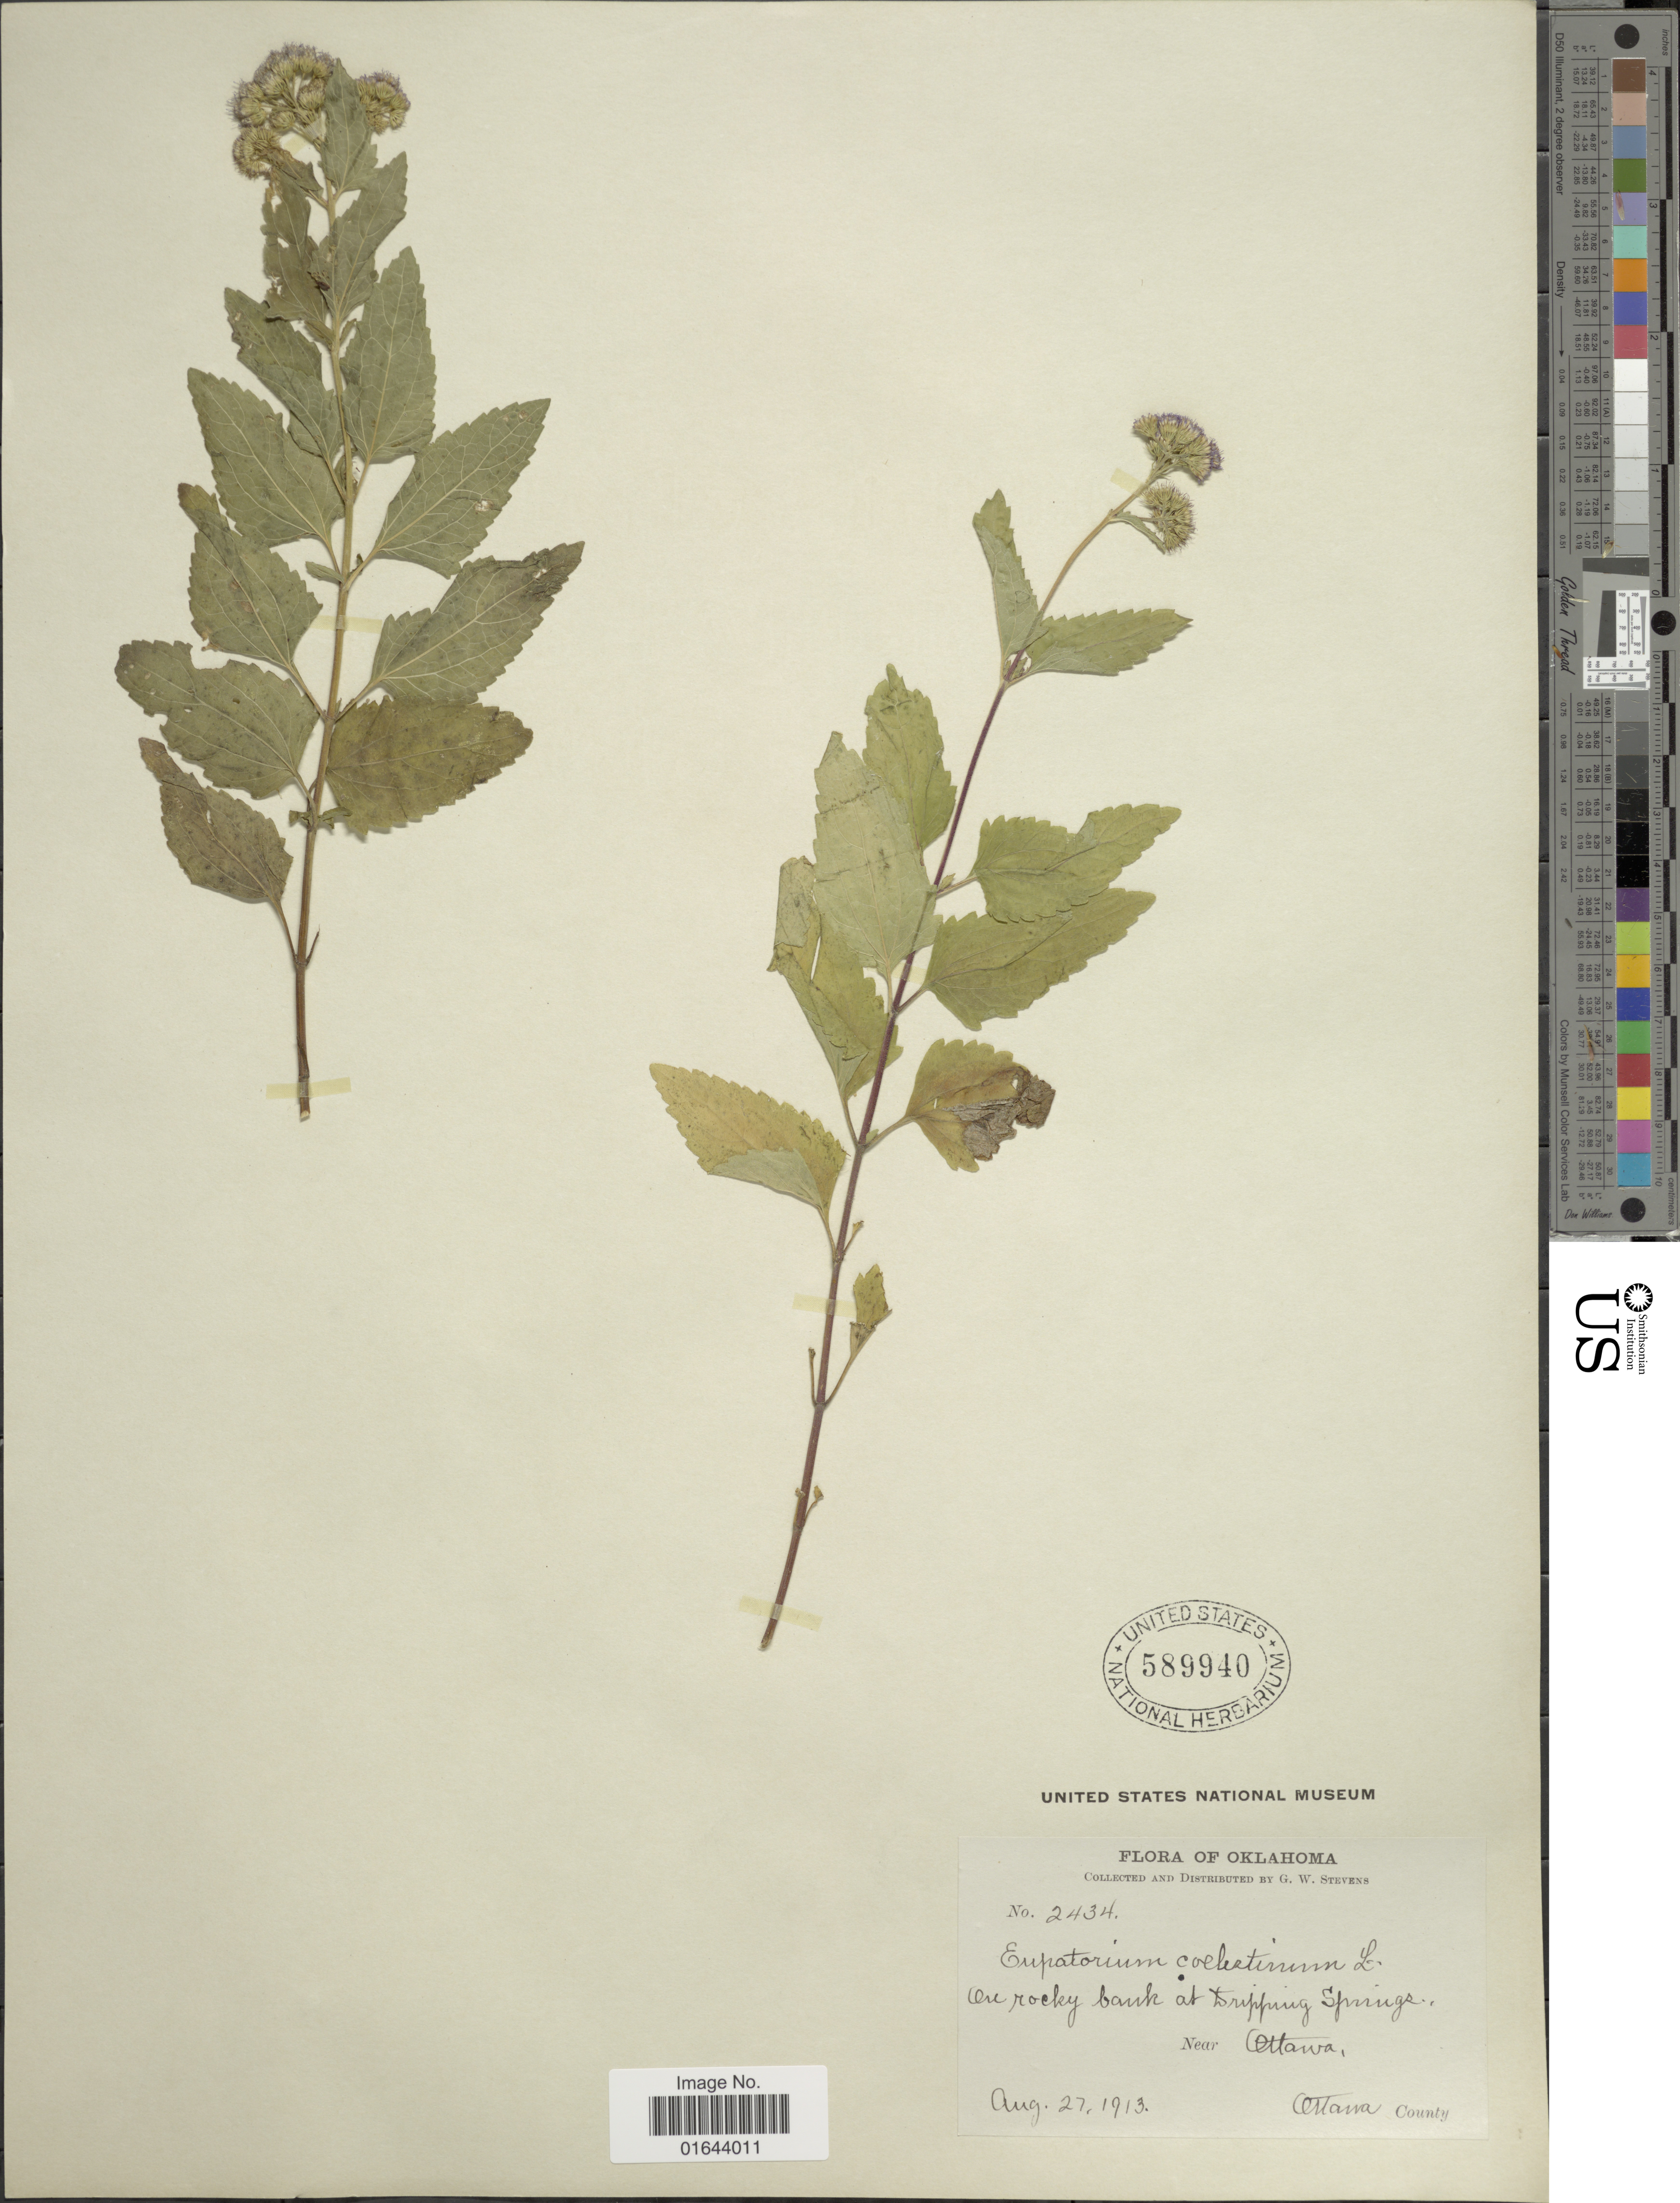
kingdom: Plantae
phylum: Tracheophyta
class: Magnoliopsida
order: Asterales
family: Asteraceae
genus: Conoclinium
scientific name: Conoclinium coelestinum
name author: (L.) DC.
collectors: G. W. Stevens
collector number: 2434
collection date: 1913-08-27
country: United States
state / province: Oklahoma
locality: On rocky bank at Dripping Springs. Near Ottawa, Ottawa County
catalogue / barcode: US 589940